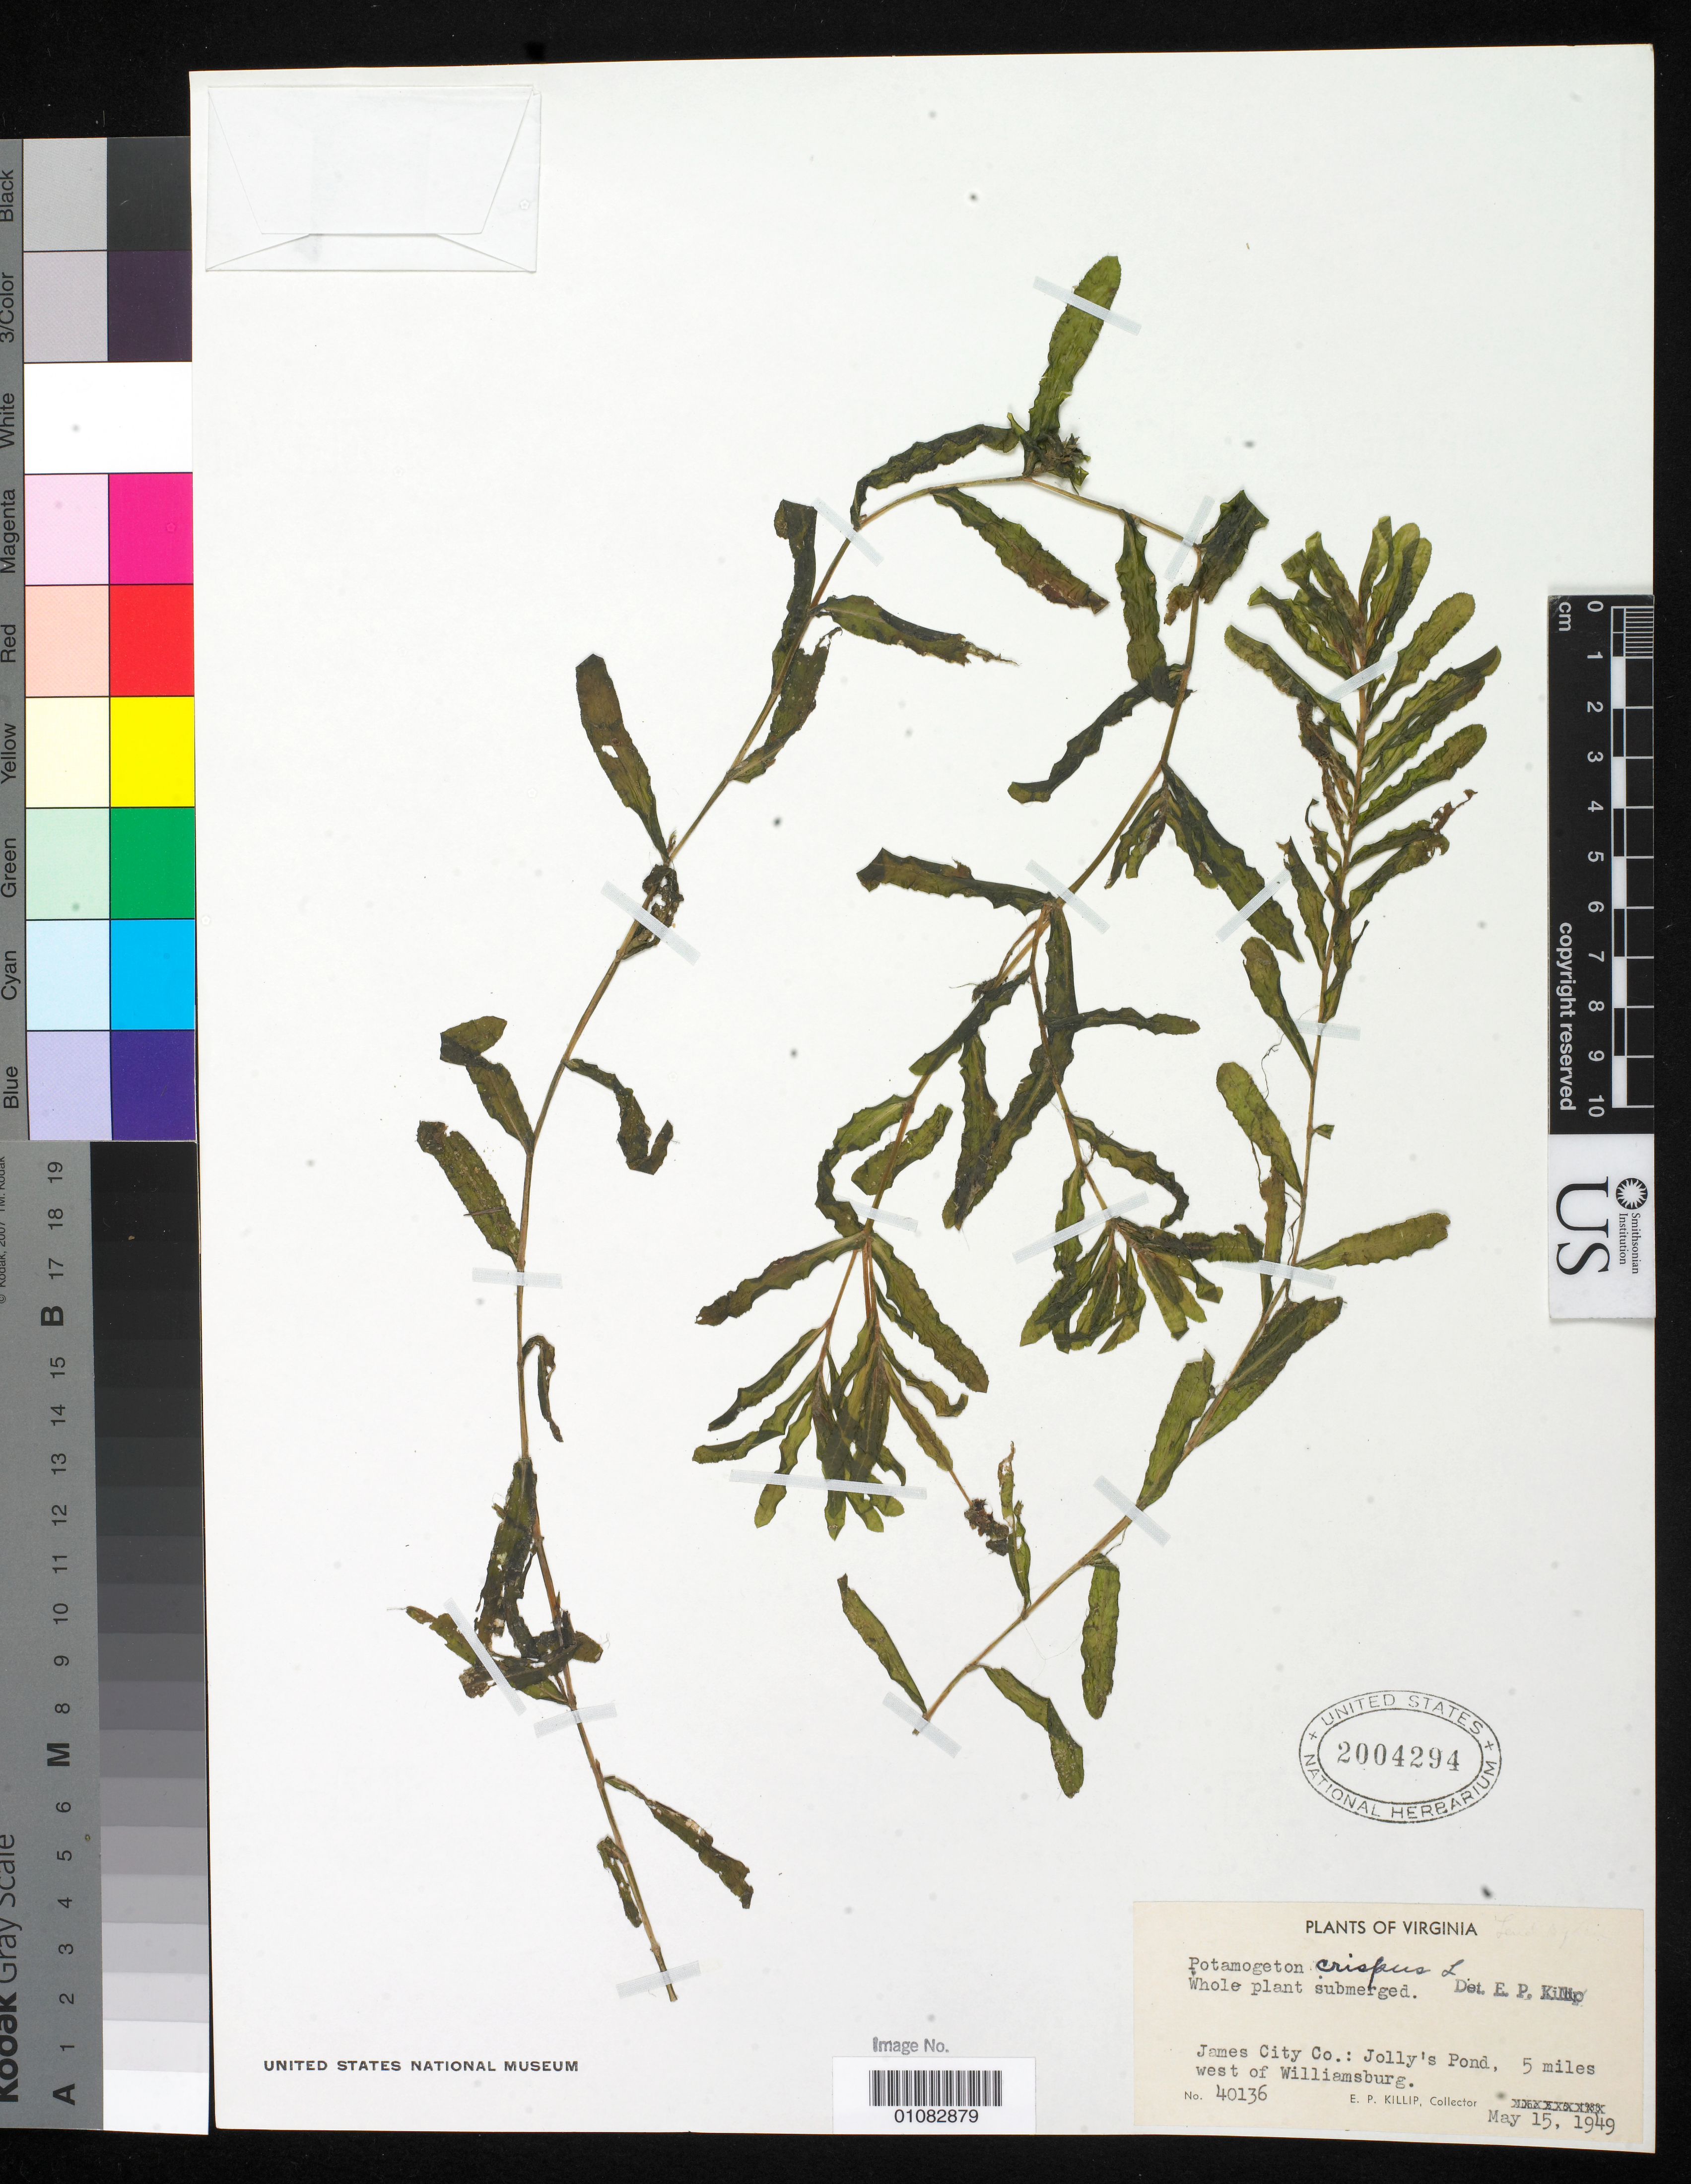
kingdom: Plantae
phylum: Tracheophyta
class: Liliopsida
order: Alismatales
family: Potamogetonaceae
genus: Potamogeton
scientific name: Potamogeton crispus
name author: L.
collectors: E. P. Killip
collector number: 40136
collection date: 1949-05-15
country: United States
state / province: Virginia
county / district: James City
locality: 5 mi. W of Williamsburg, Jolly's Pond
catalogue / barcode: US 2004294